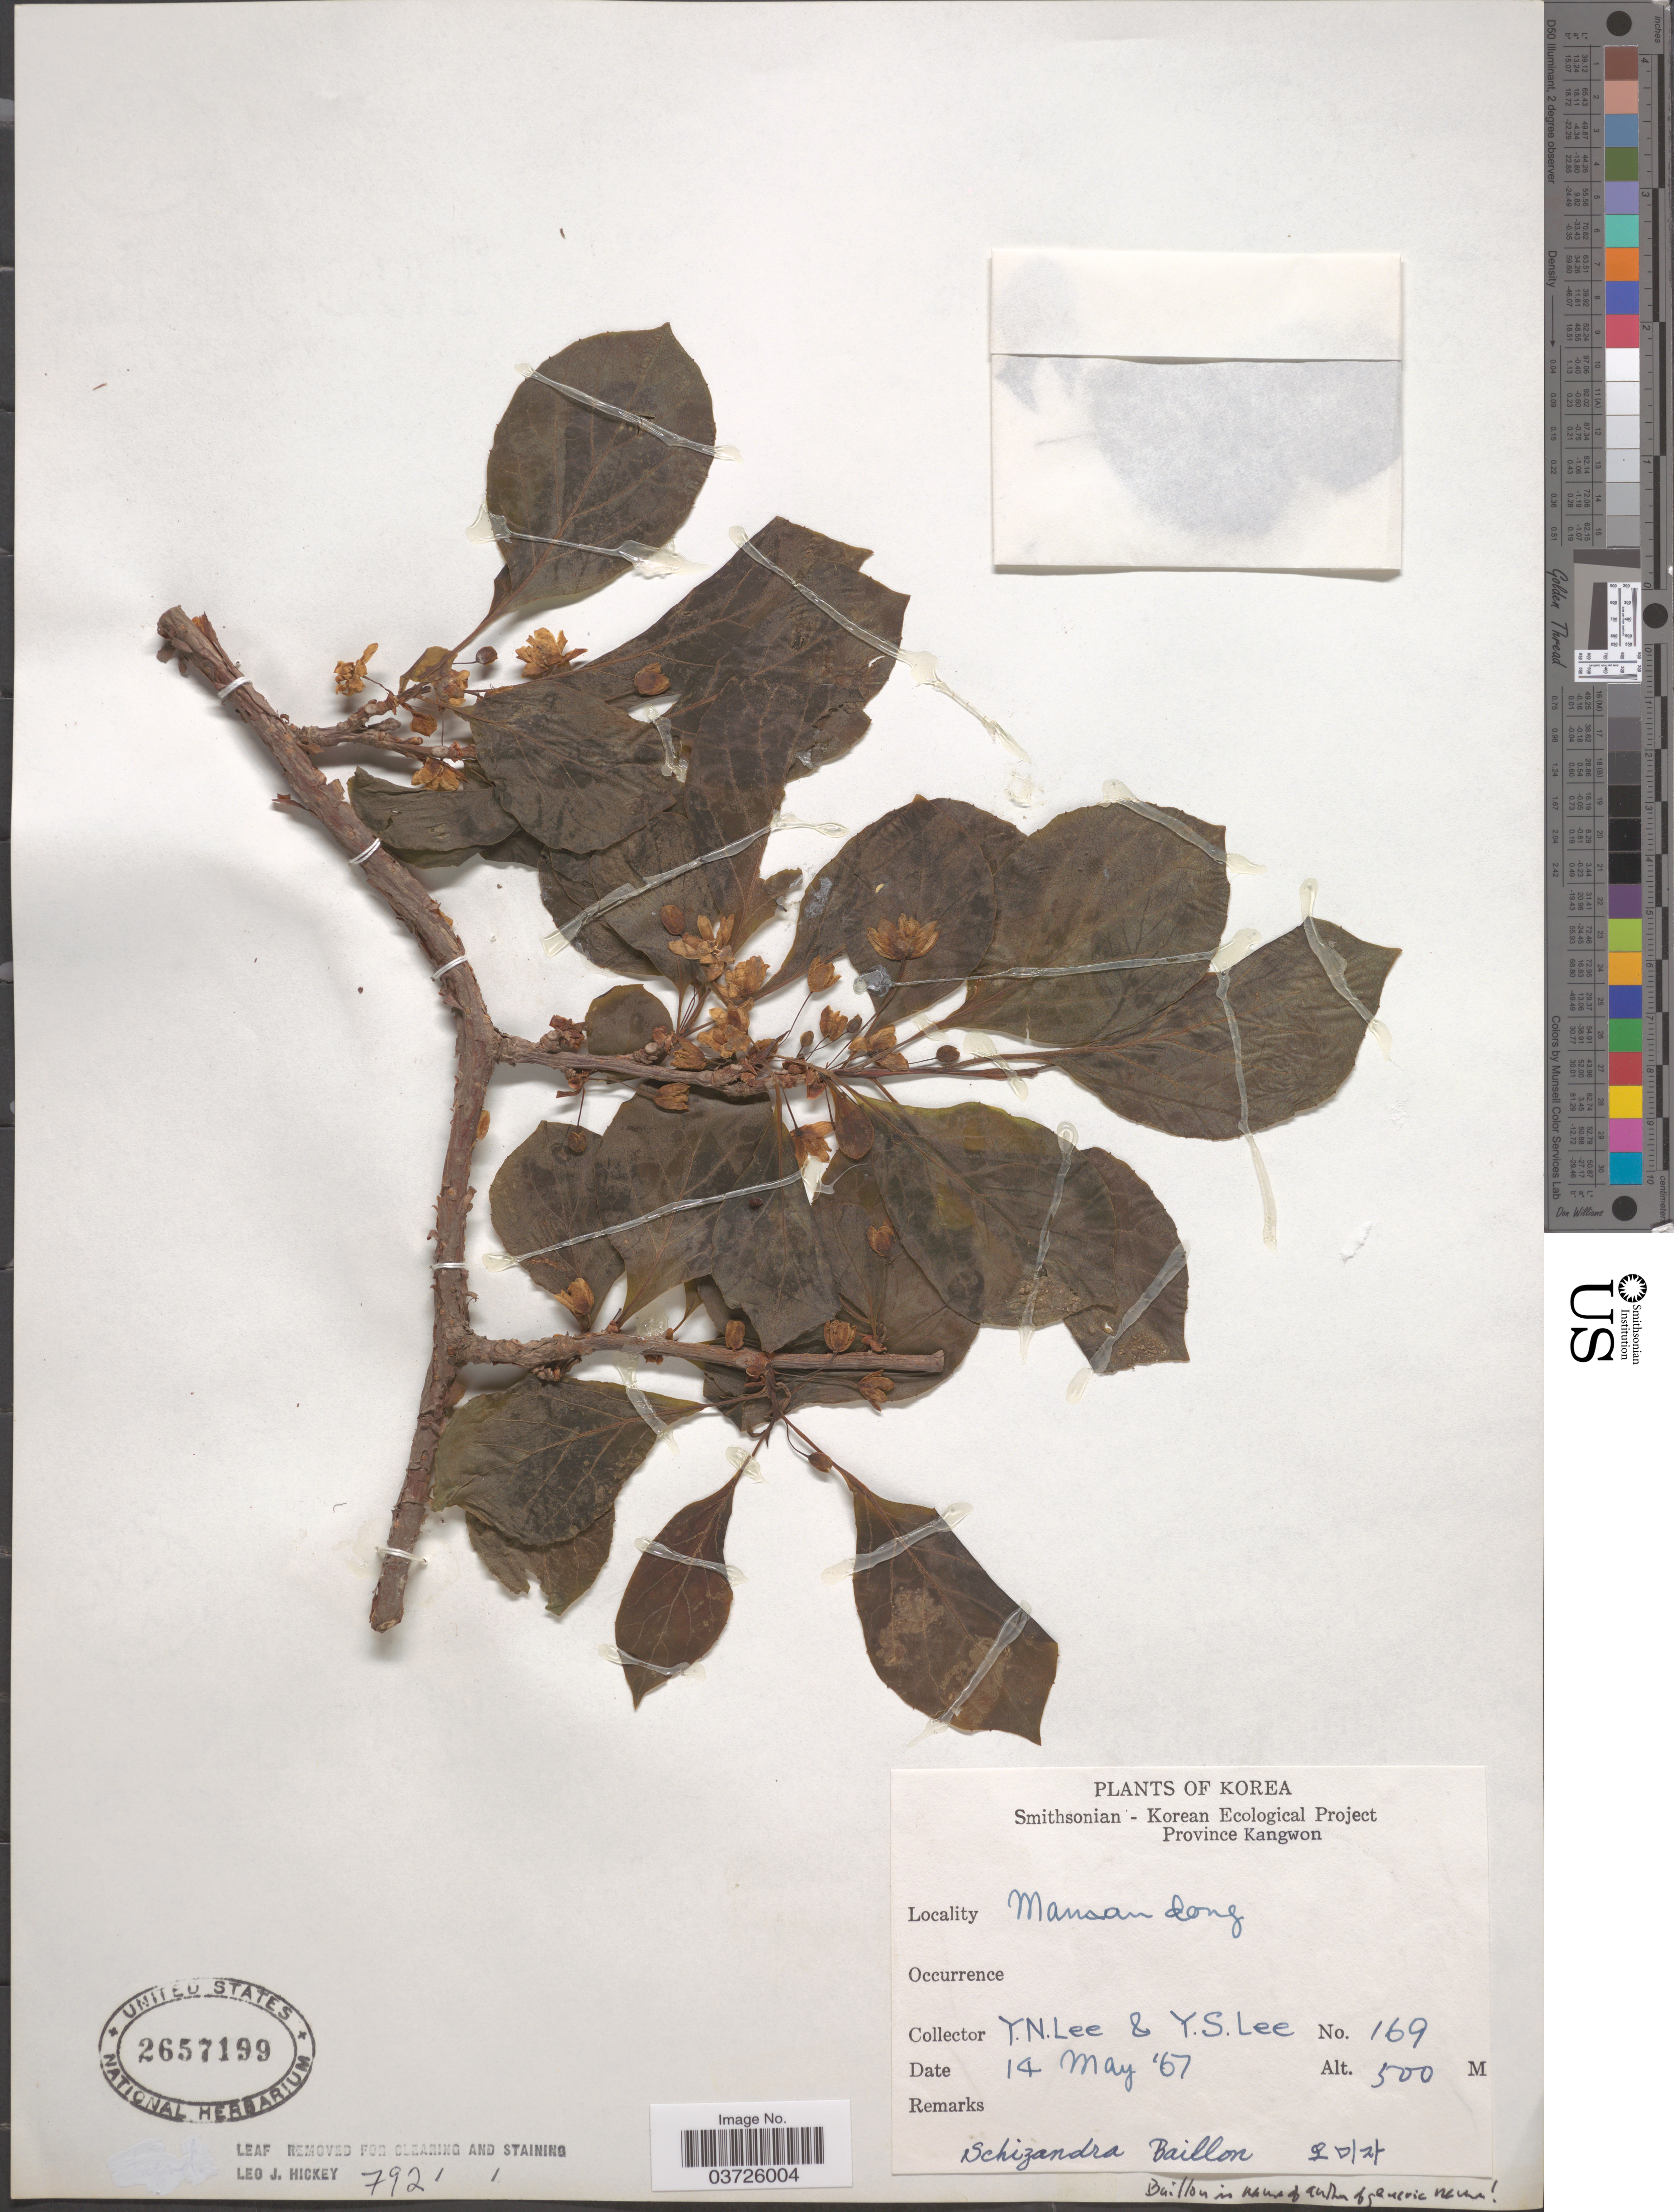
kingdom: Plantae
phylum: Tracheophyta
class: Magnoliopsida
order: Austrobaileyales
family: Schisandraceae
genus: Schisandra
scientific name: Schisandra sp.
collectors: Y. N. Lee & Y. S. Lee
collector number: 169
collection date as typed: Transcribed d/m/y: 14/5/67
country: North Korea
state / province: Kangwon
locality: Province Kangwon. Mansan dong.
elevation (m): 500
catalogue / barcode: US 2657199